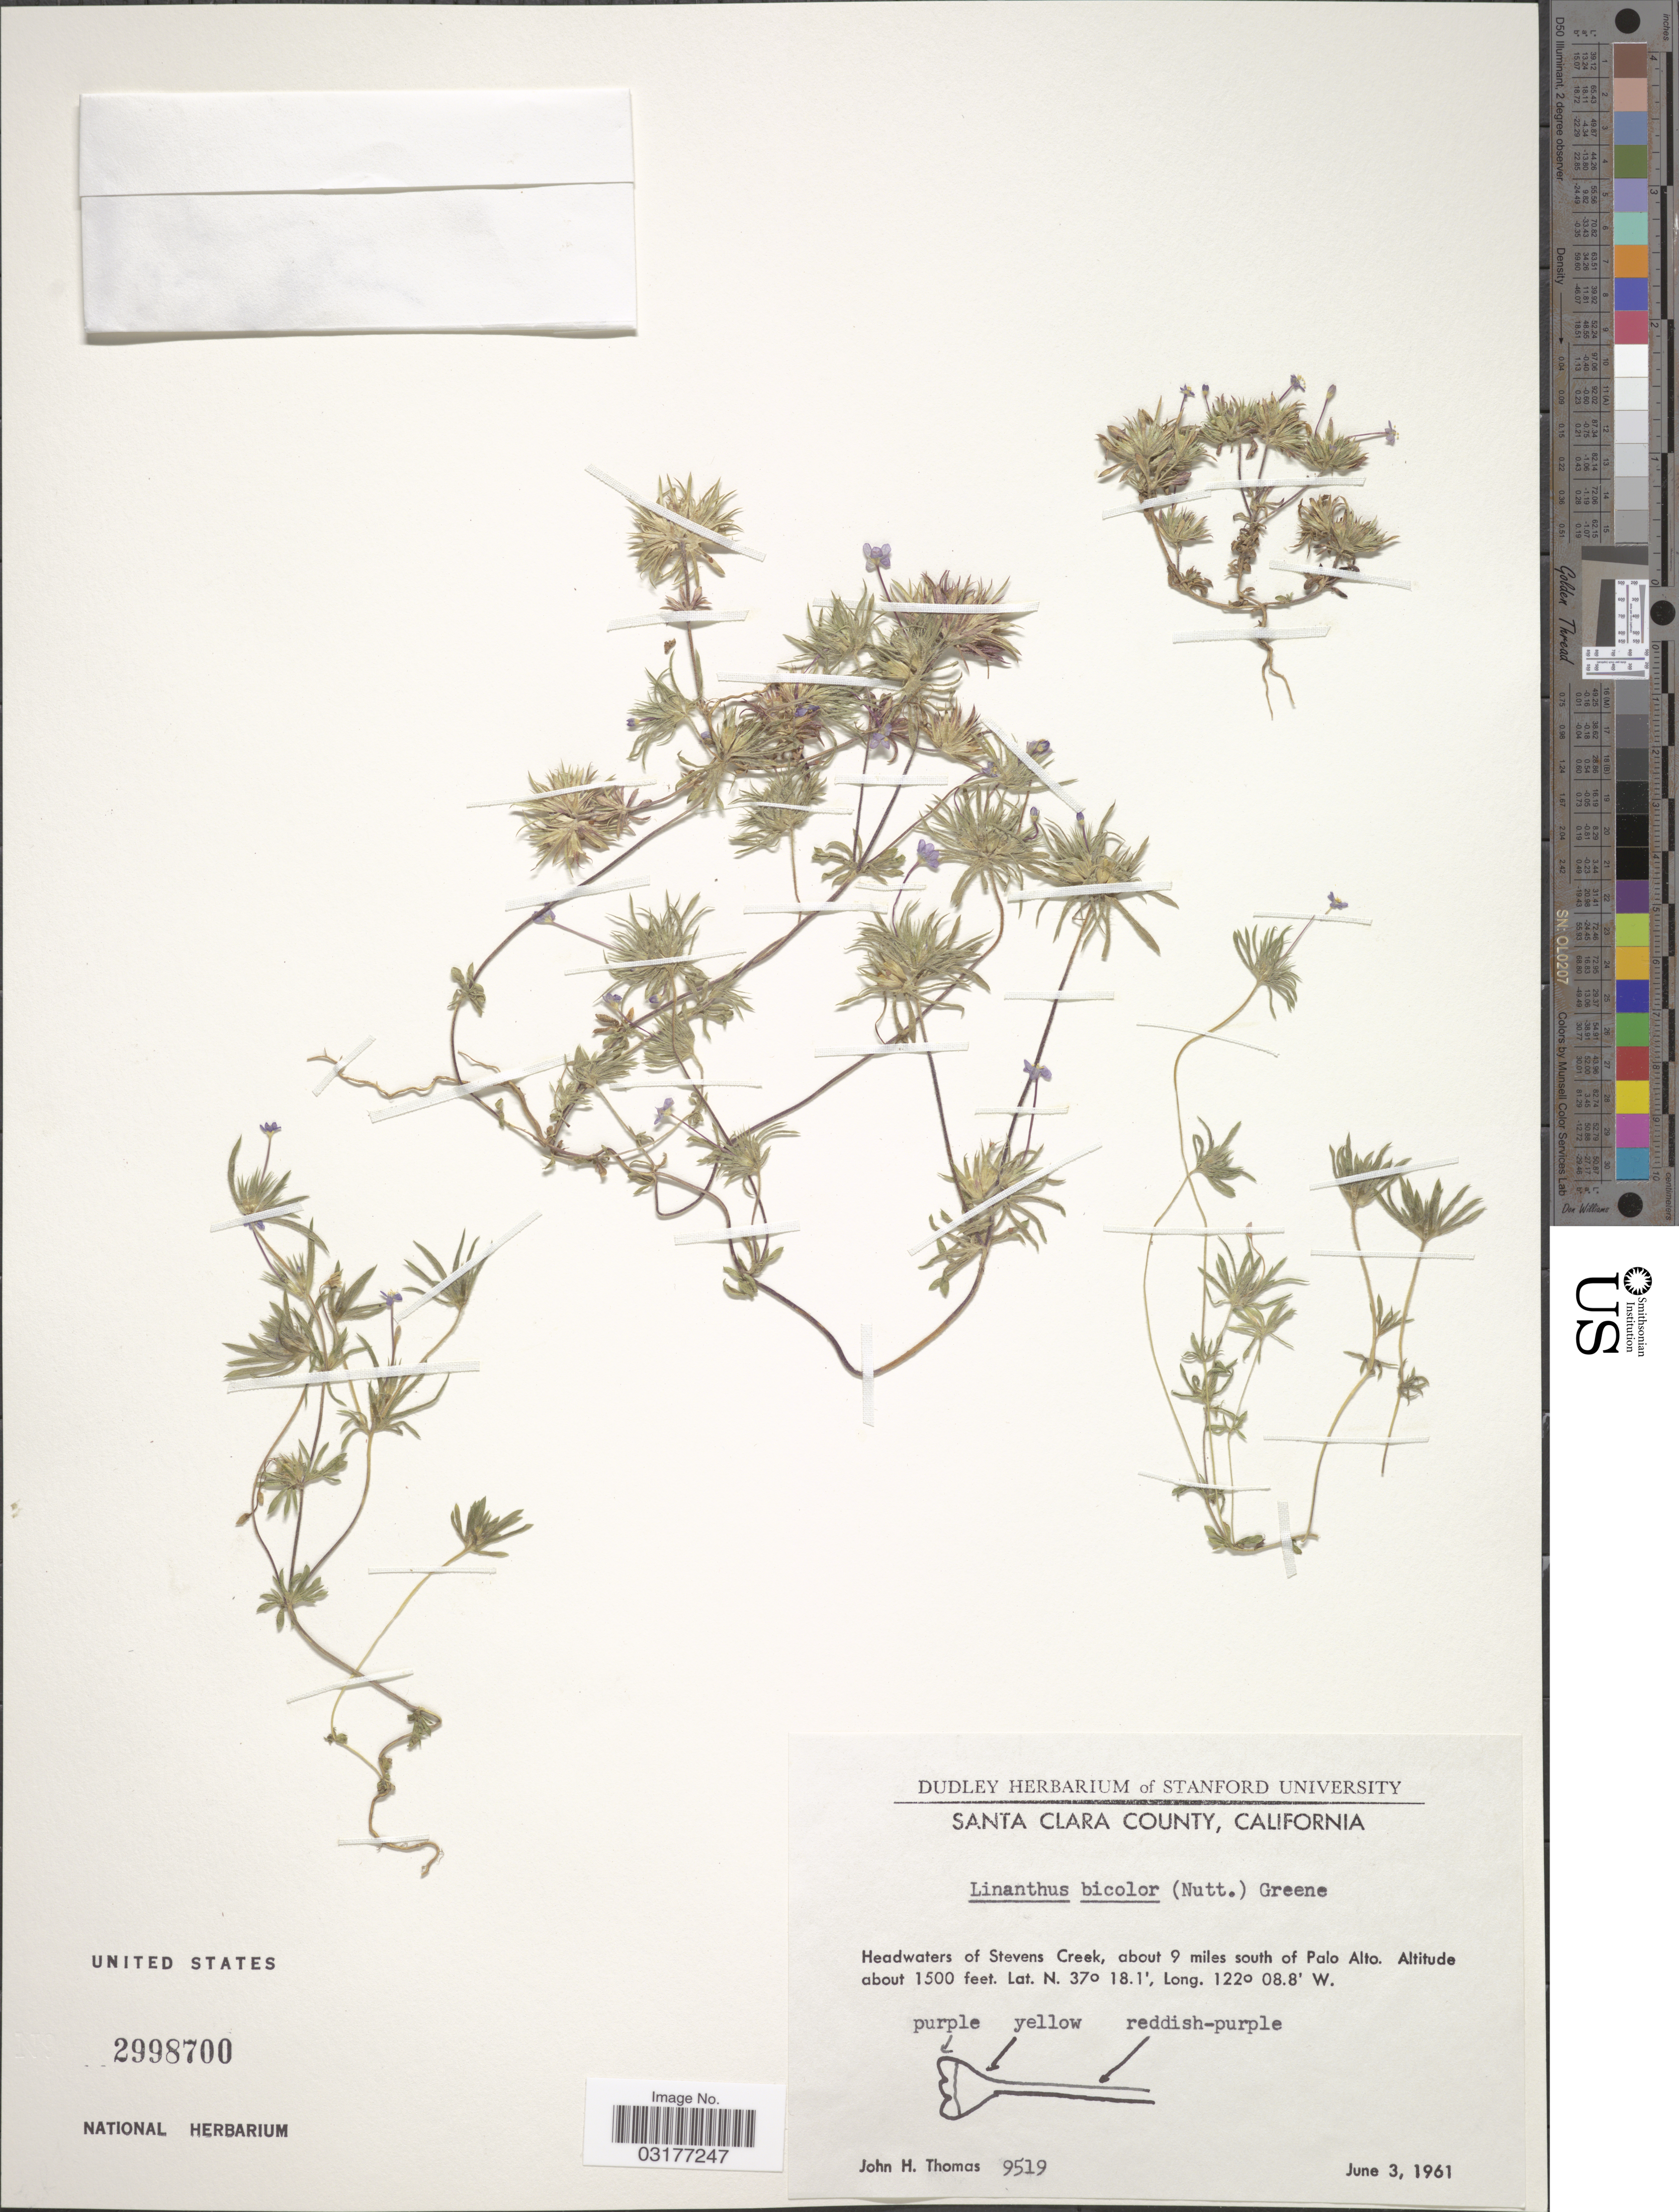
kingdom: Plantae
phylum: Tracheophyta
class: Magnoliopsida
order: Ericales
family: Polemoniaceae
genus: Leptosiphon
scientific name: Leptosiphon bicolor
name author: Nutt.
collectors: J. H. Thomas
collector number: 9519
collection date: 1961-06-03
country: United States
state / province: California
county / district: Santa Clara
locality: Santa Clara County. Headwaters of Stevens Creek, about 9 miles south of Palo Alto.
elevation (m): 457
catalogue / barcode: US 2998700